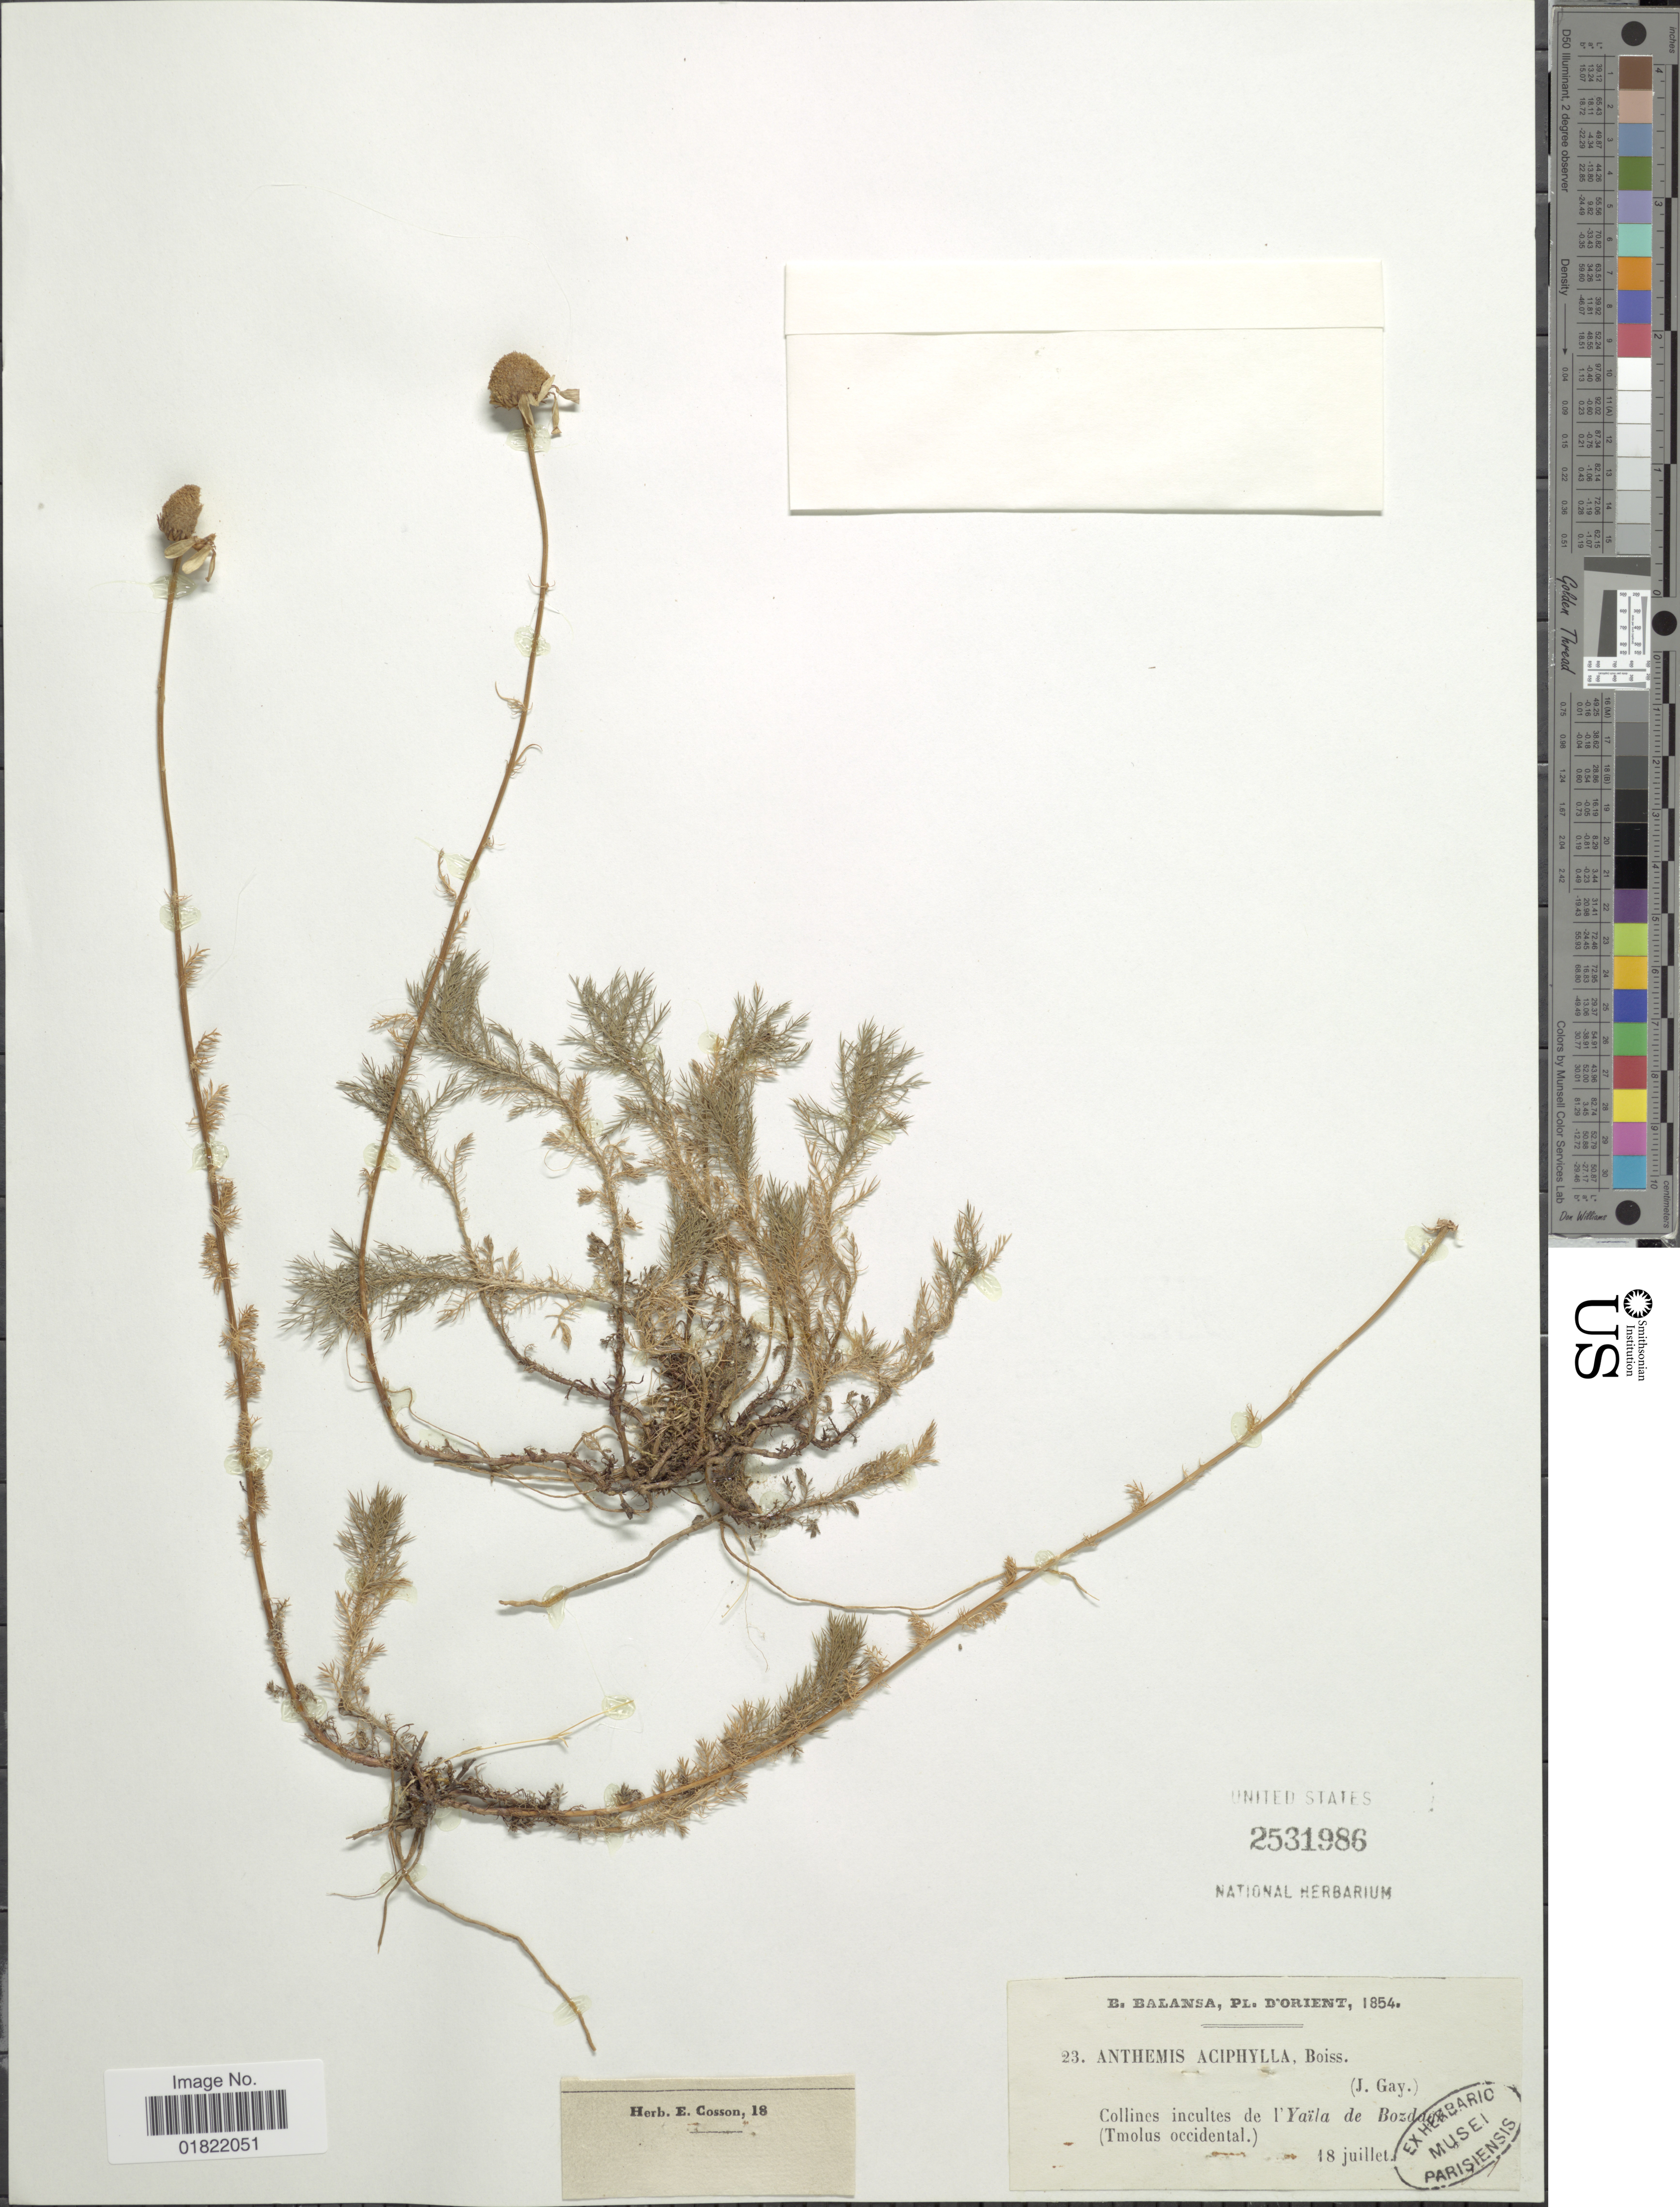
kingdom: Plantae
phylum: Tracheophyta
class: Magnoliopsida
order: Asterales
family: Asteraceae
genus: Anthemis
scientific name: Anthemis aciphylla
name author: Boiss.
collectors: B. Balansa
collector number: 23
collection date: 1854-07-18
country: Turkey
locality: Orient, Collines incultes de l' Yaila de Bozdaak (Tmolus occidental)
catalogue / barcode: US 2531986